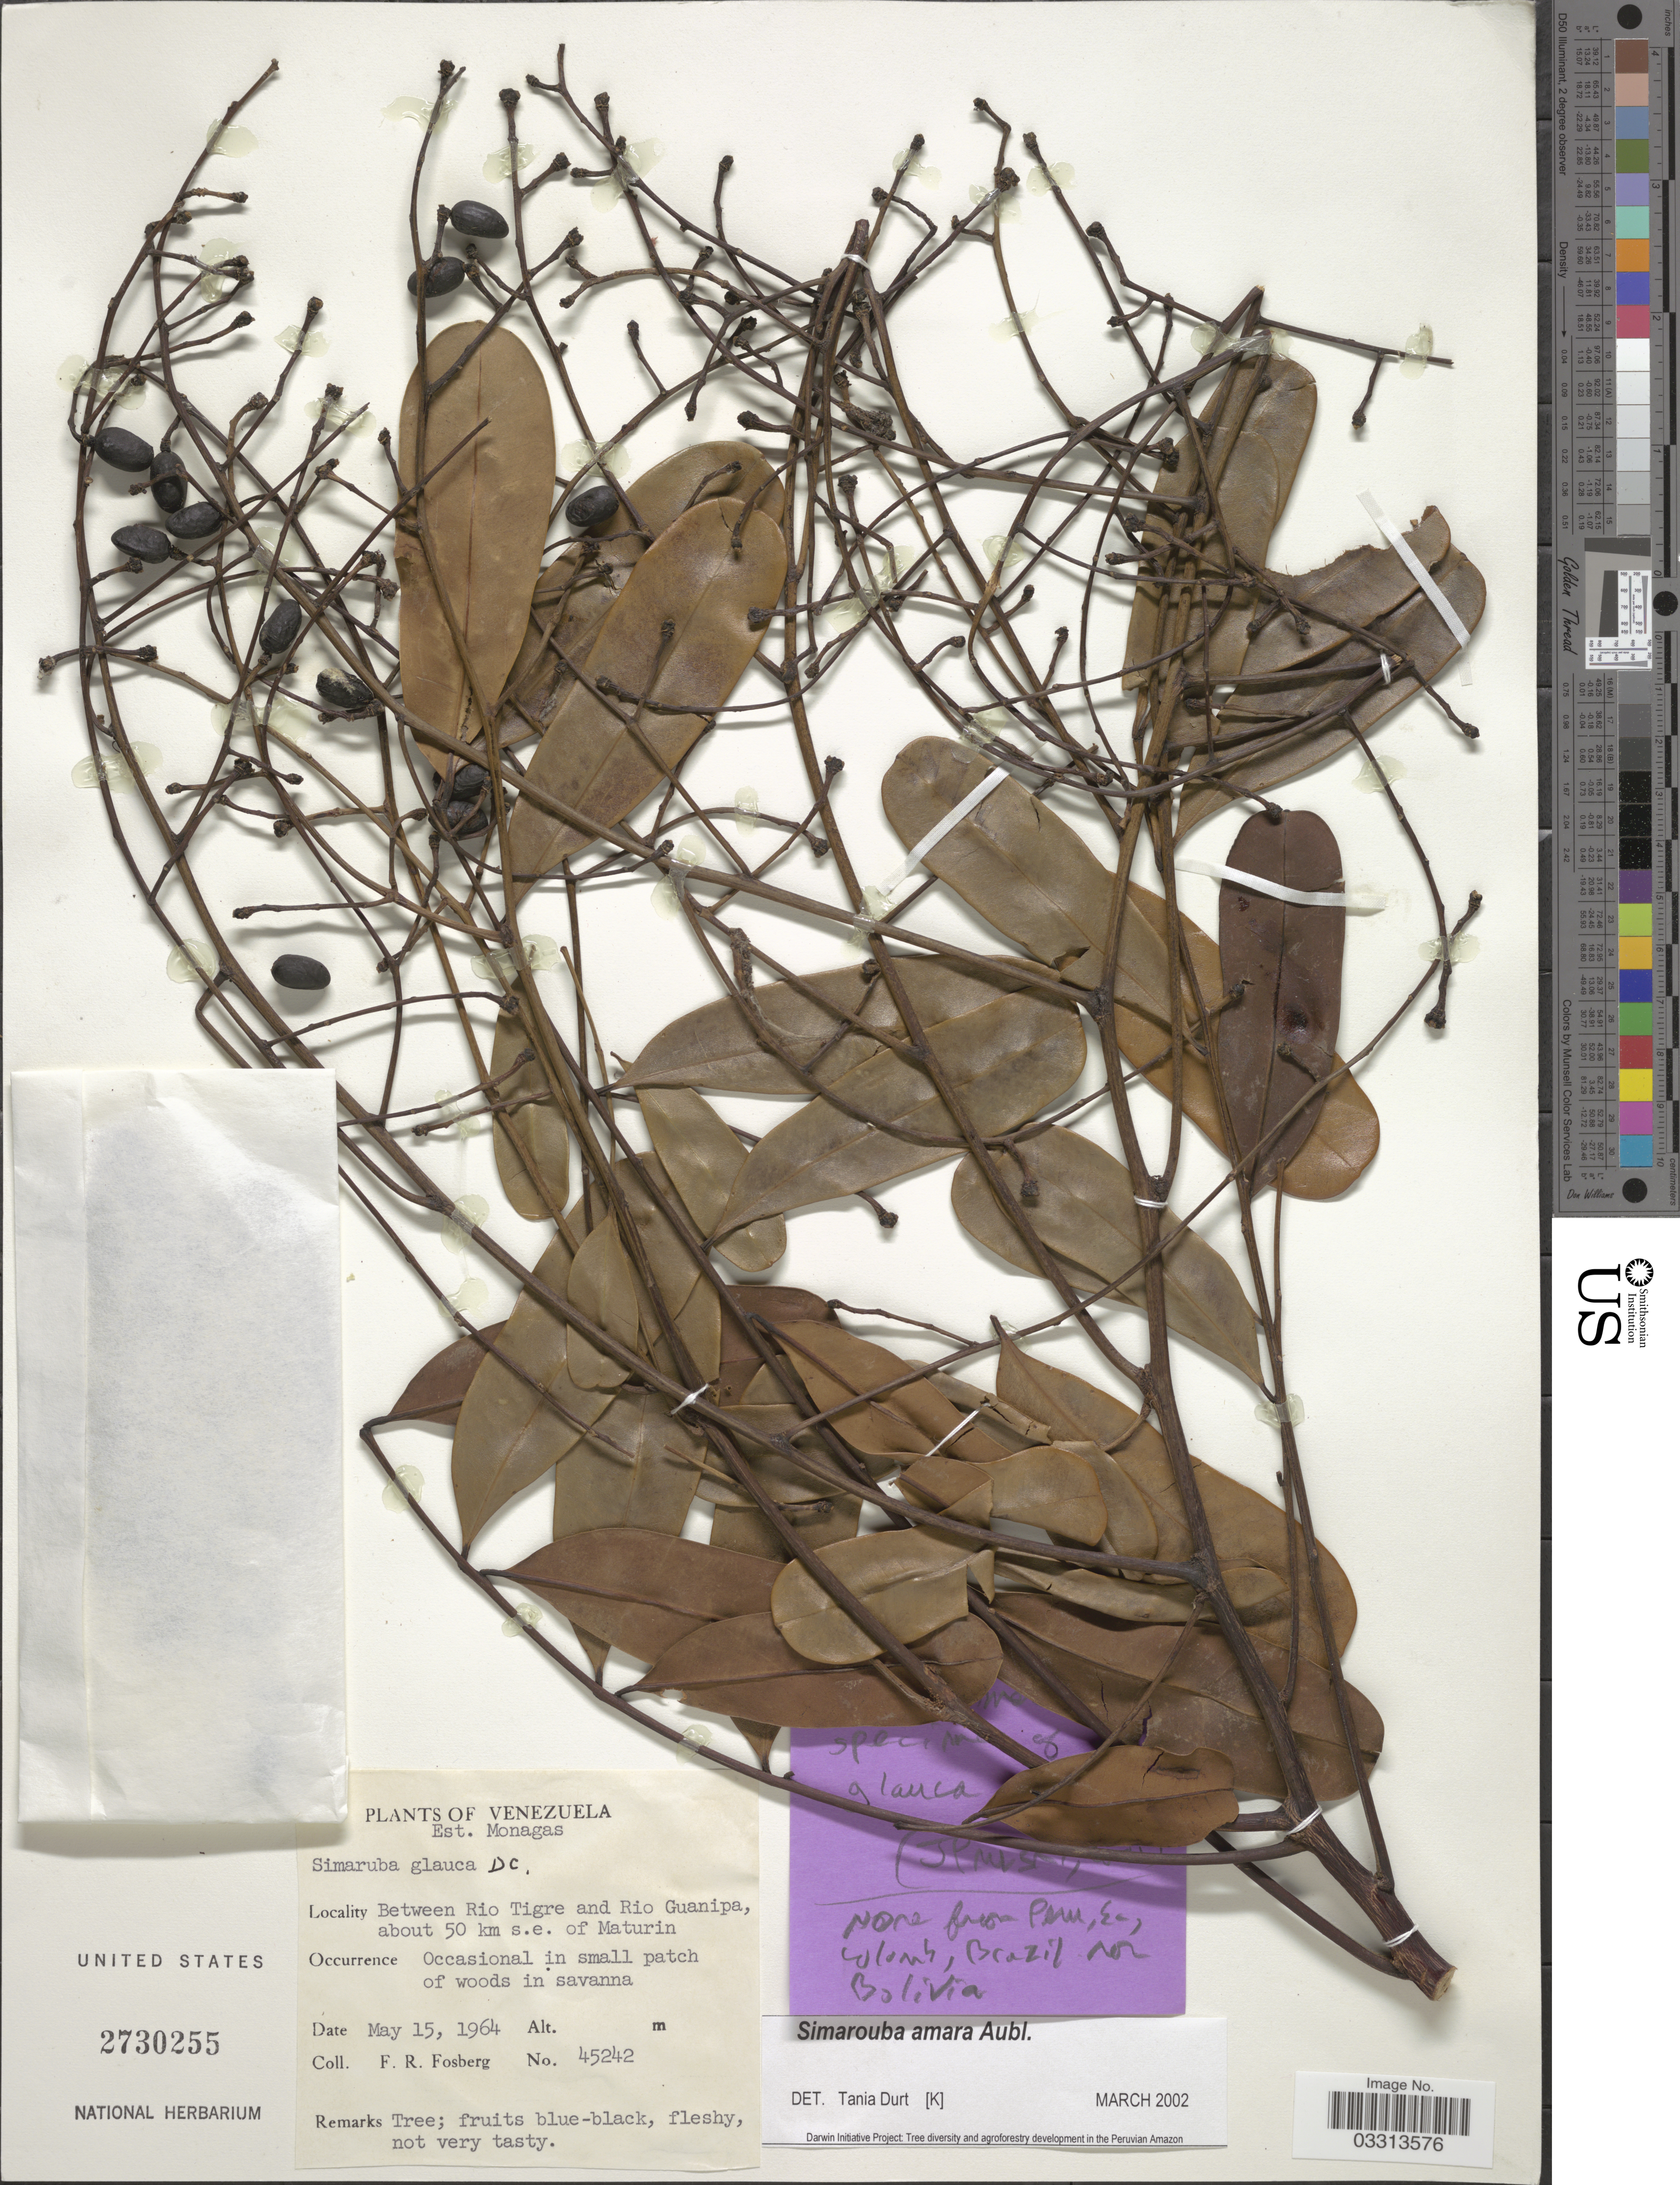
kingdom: Plantae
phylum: Tracheophyta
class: Magnoliopsida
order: Sapindales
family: Simaroubaceae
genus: Simarouba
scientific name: Simarouba amara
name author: Aubl.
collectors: F. R. Fosberg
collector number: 45242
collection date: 1964-05-15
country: Venezuela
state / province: Monagas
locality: Between Rio Tigre and Rio Guanipa, about 50 km s.e. of Maturin.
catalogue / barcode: US 2730255